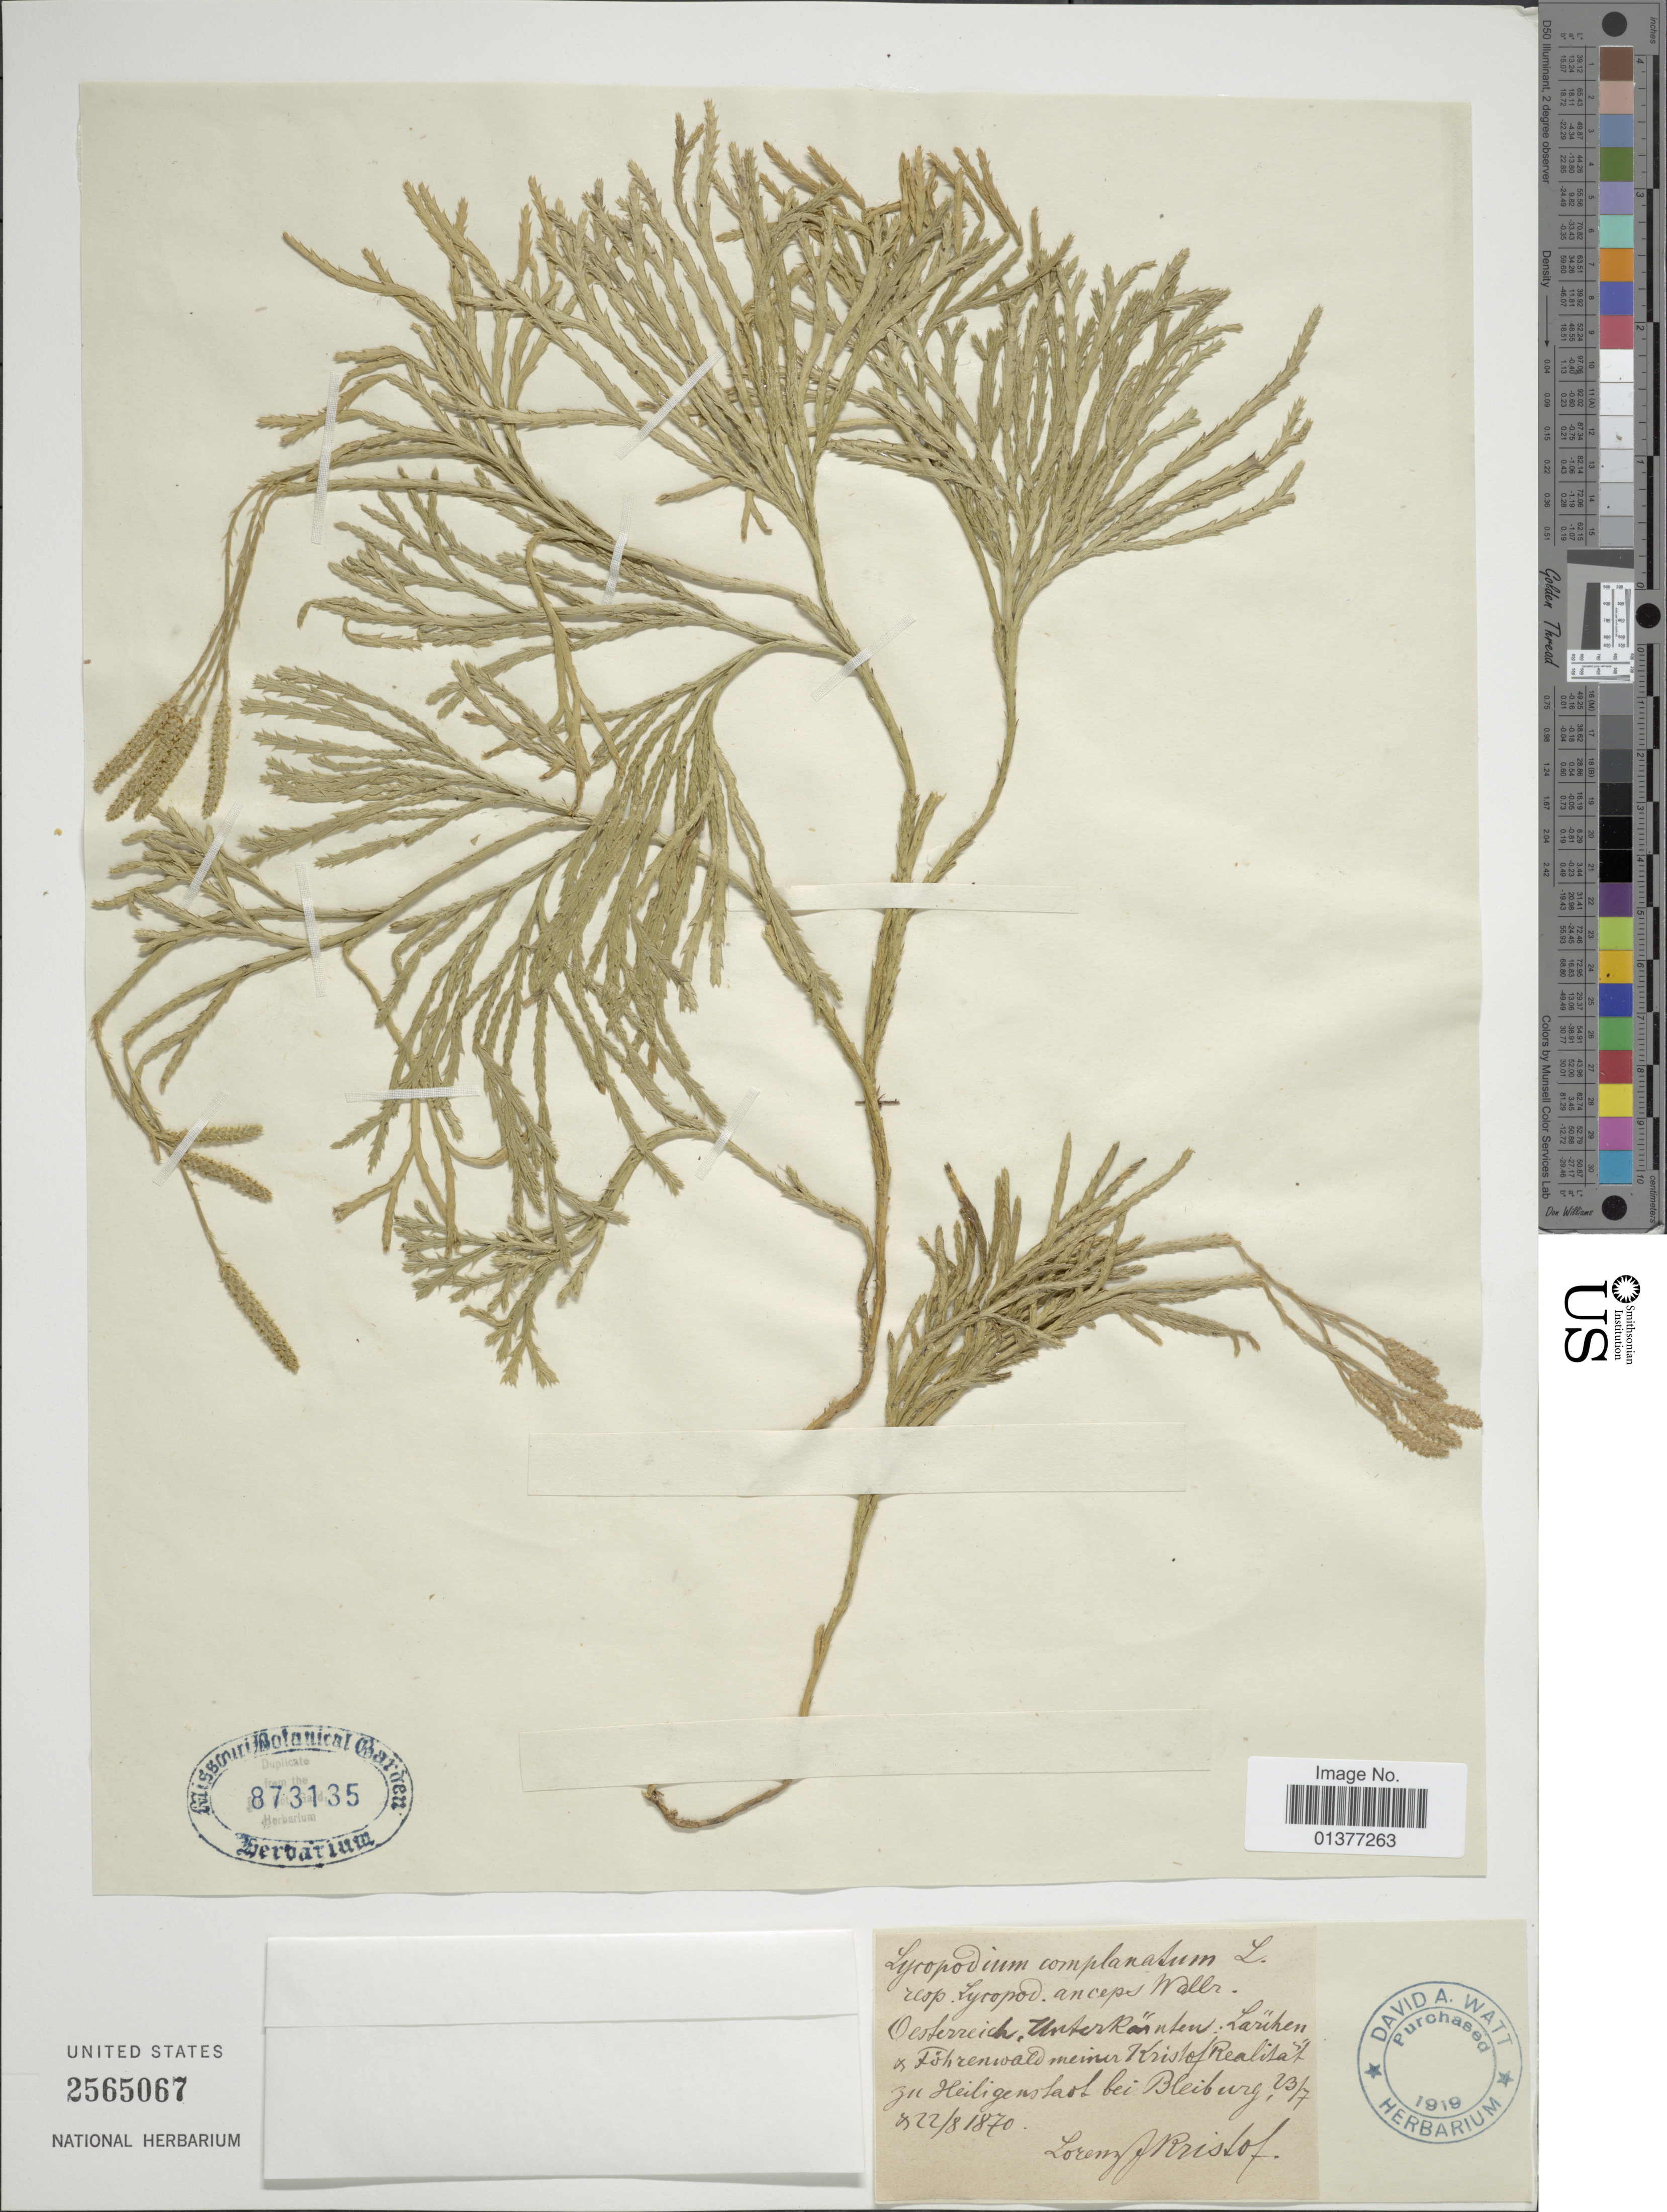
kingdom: Plantae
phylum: Tracheophyta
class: Lycopodiopsida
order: Lycopodiales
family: Lycopodiaceae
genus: Diphasiastrum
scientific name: Diphasiastrum complanatum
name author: (L.) Holub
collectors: L. Bristof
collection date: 1870-07-23/1870-08-22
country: Austria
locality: Unterranten: Larchen Fohrenwald nemir Kristof Realitat [interpreted]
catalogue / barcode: US 2565067